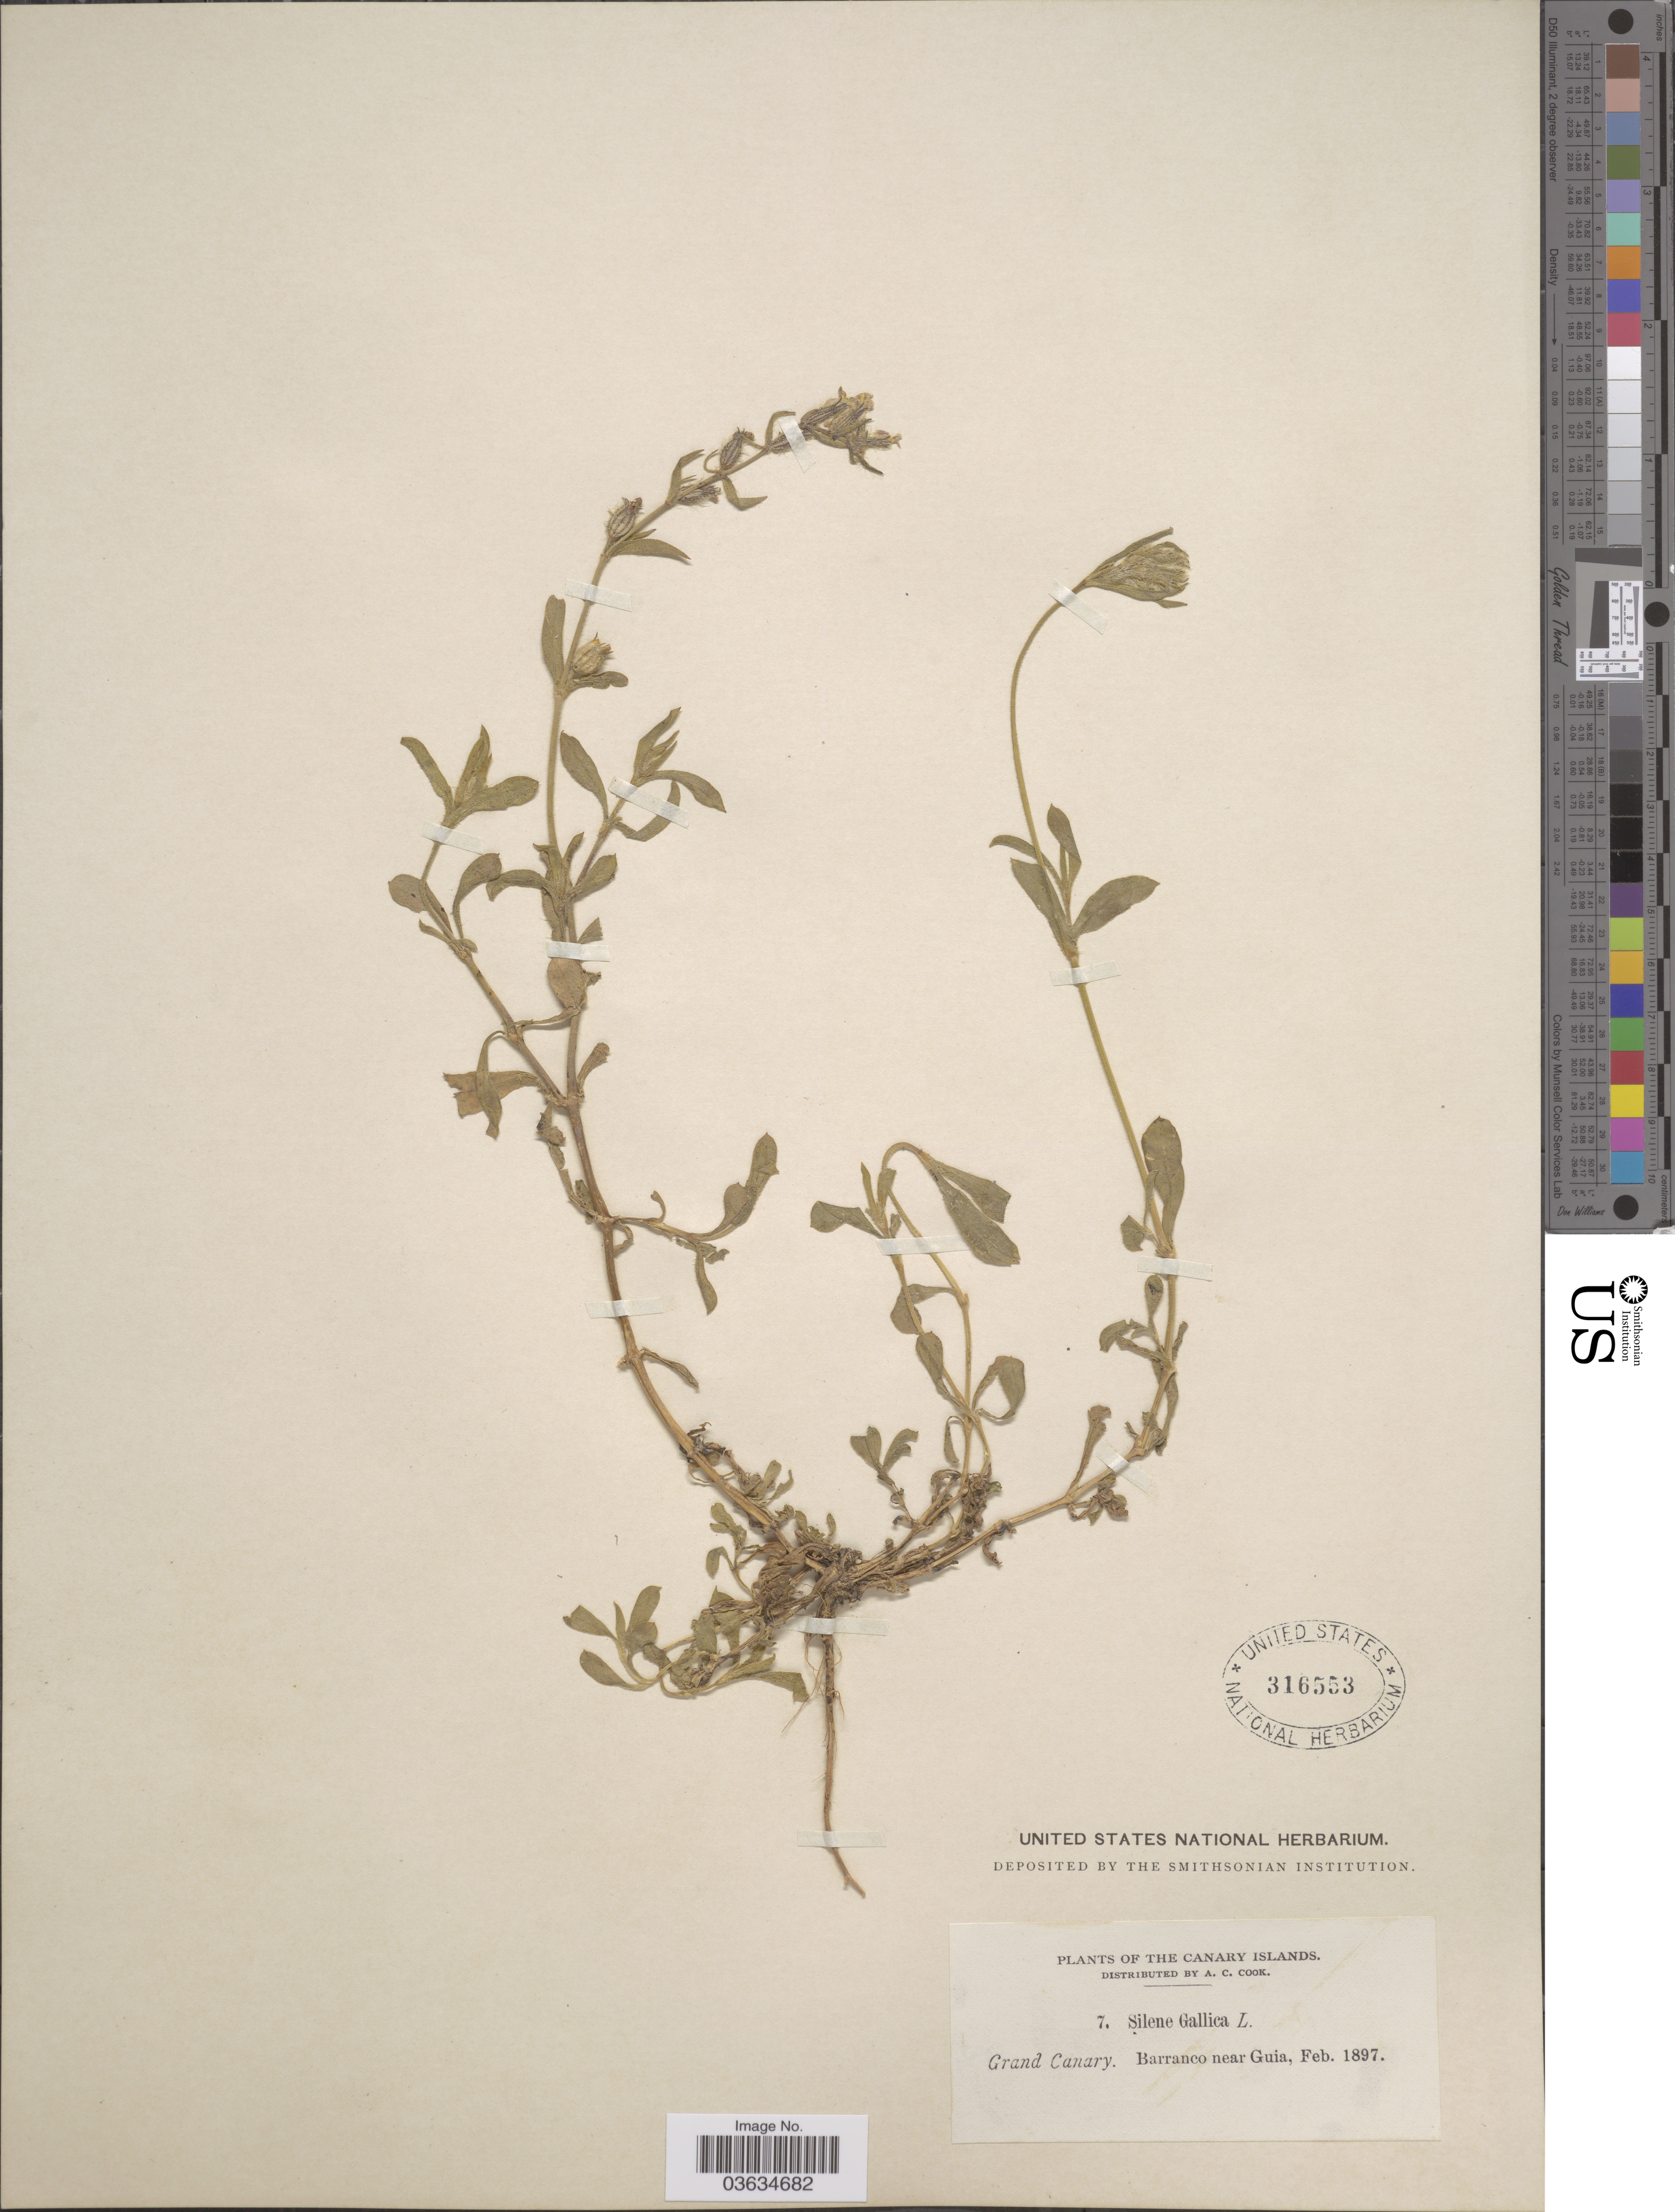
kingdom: Plantae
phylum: Tracheophyta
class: Magnoliopsida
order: Caryophyllales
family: Caryophyllaceae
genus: Silene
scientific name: Silene gallica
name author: L.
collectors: A. Cook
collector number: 7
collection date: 1897-02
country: Spain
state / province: Canarias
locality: The Canary Islands. Grand Canary. Barranco near Guia.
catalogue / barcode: US 316553